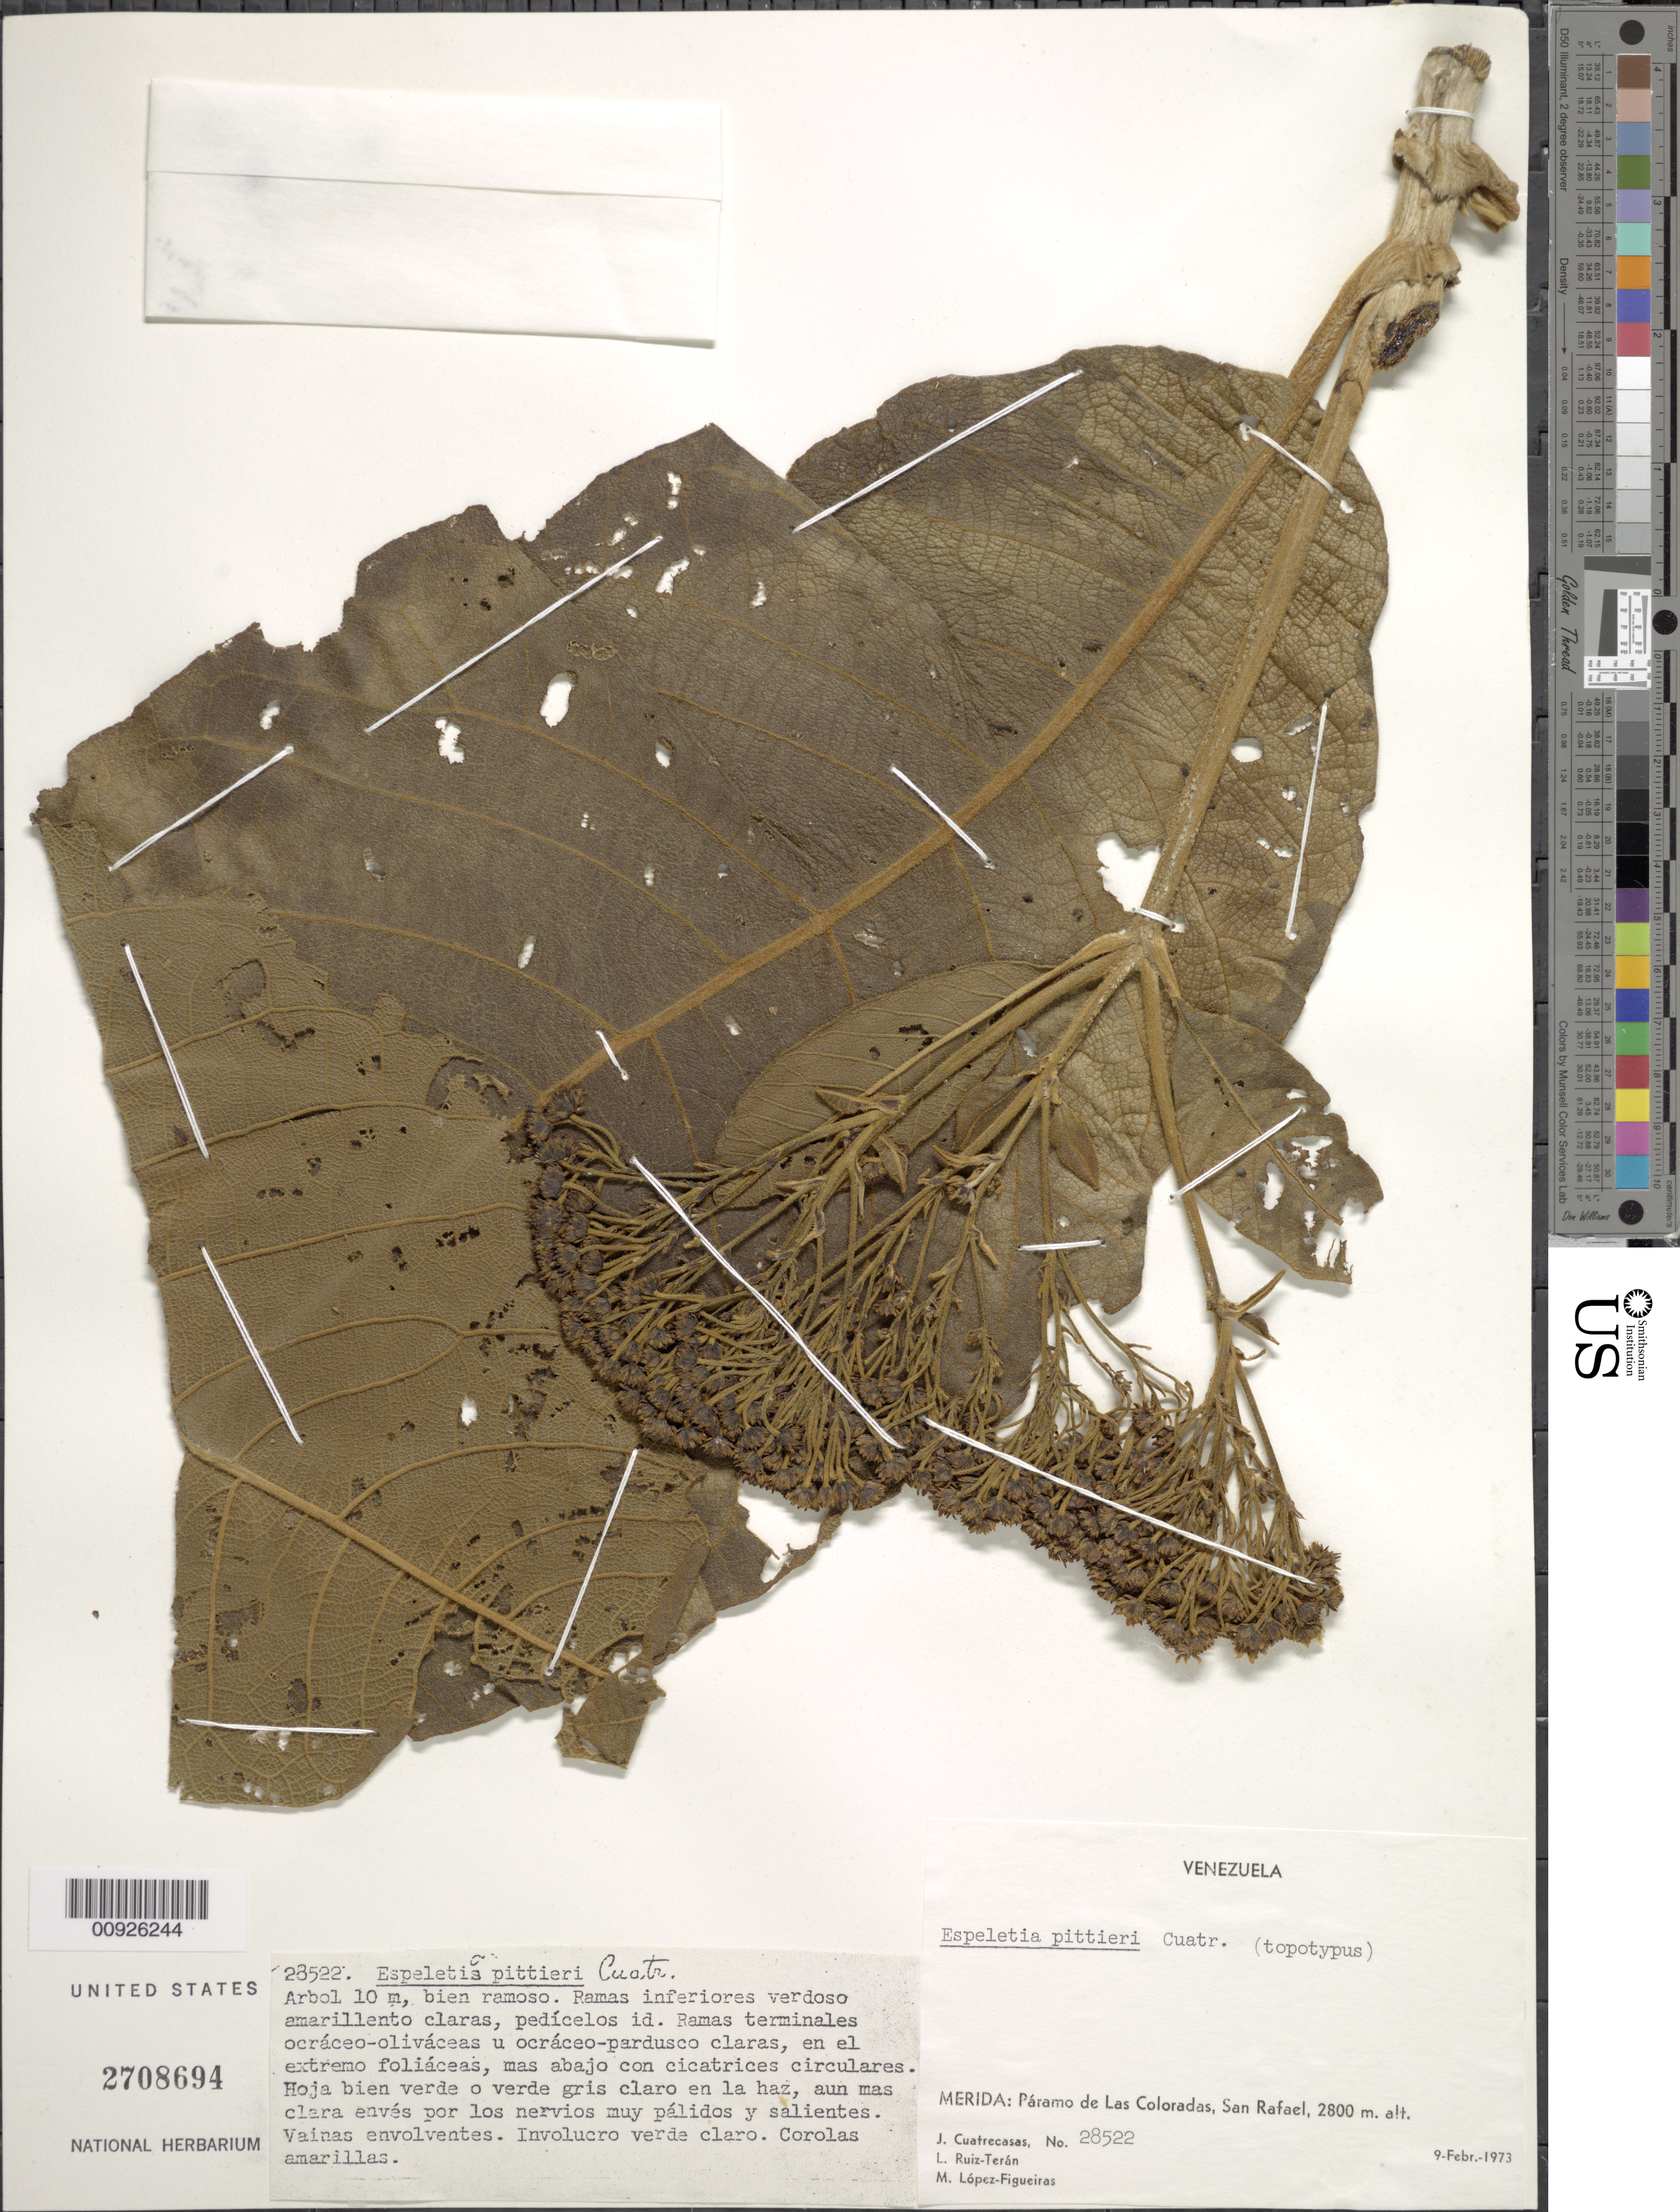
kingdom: Plantae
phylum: Tracheophyta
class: Magnoliopsida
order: Asterales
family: Asteraceae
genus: Carramboa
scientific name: Carramboa badilloi var. pittieri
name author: (Cuatrec.) Cuatrec.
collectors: J. Cuatrecasas, L. E. Ruíz-Terán & M. López Figueiras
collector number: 28522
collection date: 1973-02-09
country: Venezuela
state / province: Mérida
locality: Paramo de Las Coloradas, San Rafael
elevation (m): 2800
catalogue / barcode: US 2708694